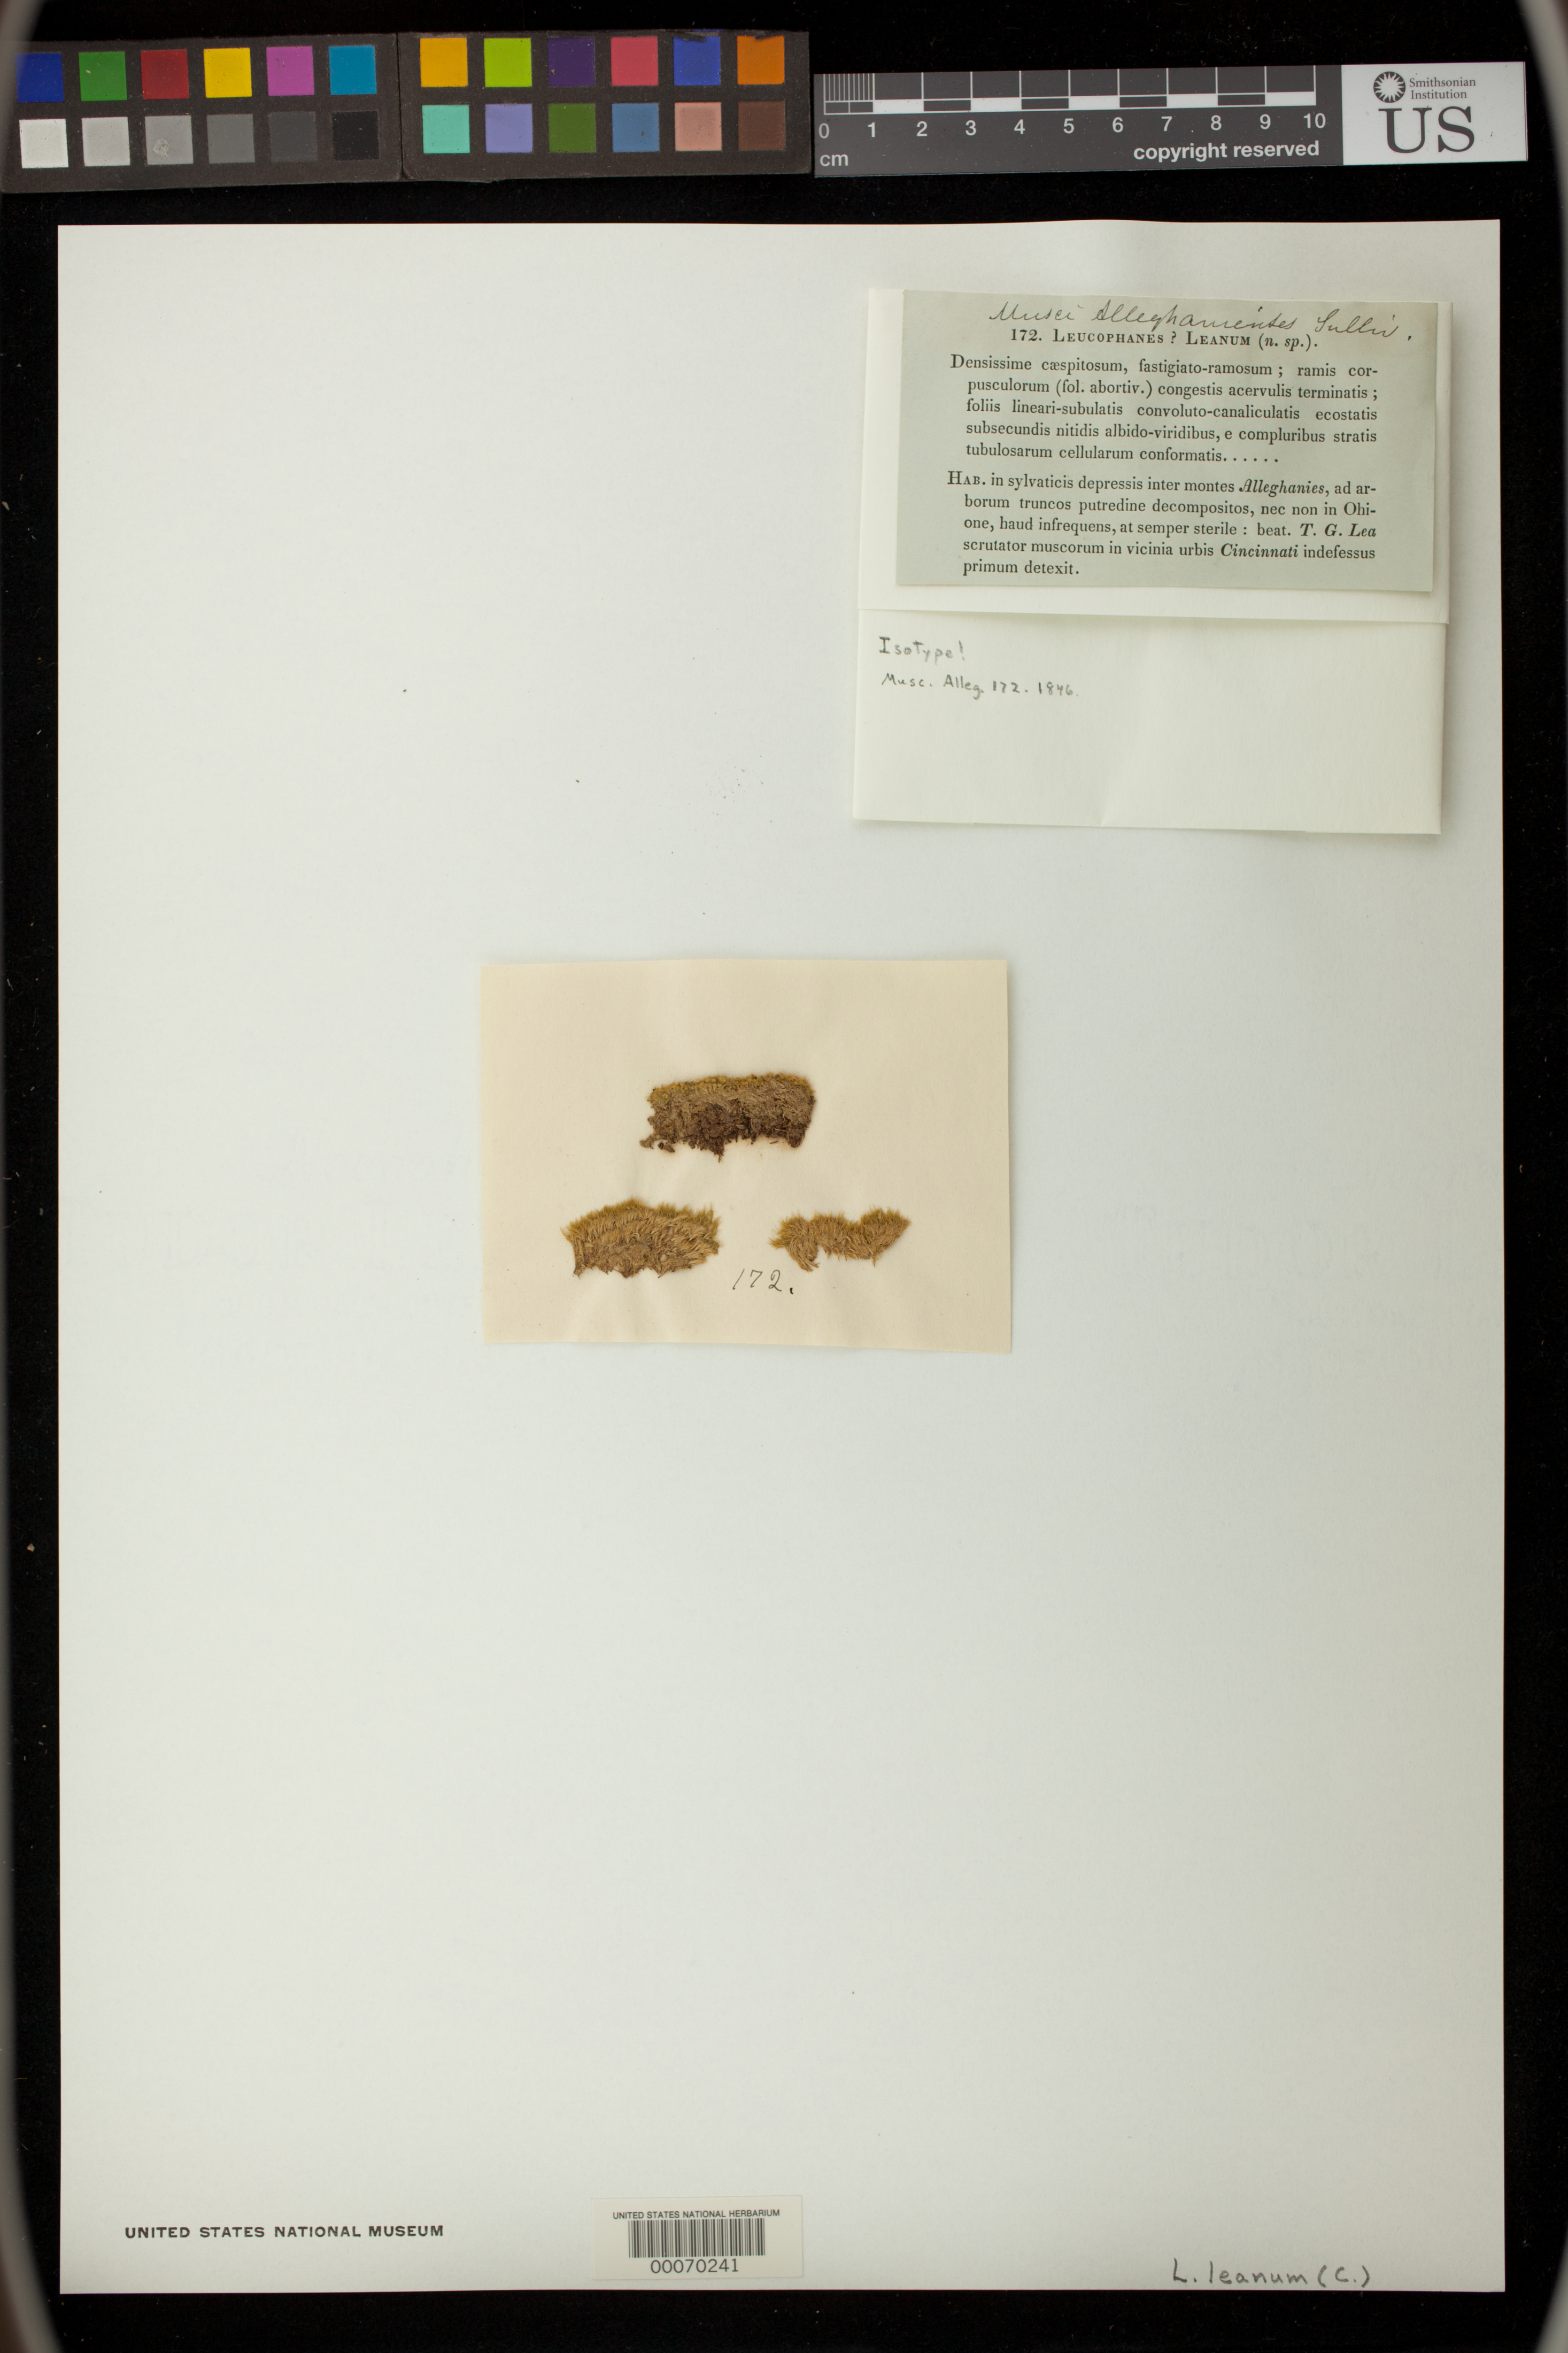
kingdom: Plantae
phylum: Bryophyta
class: Bryopsida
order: Dicranales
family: Calymperaceae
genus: Leucophanes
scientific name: Leucophanes leanum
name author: Sull.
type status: Isotype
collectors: T. Lea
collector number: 172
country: United States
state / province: Ohio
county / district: Hamilton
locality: Cincinnati.